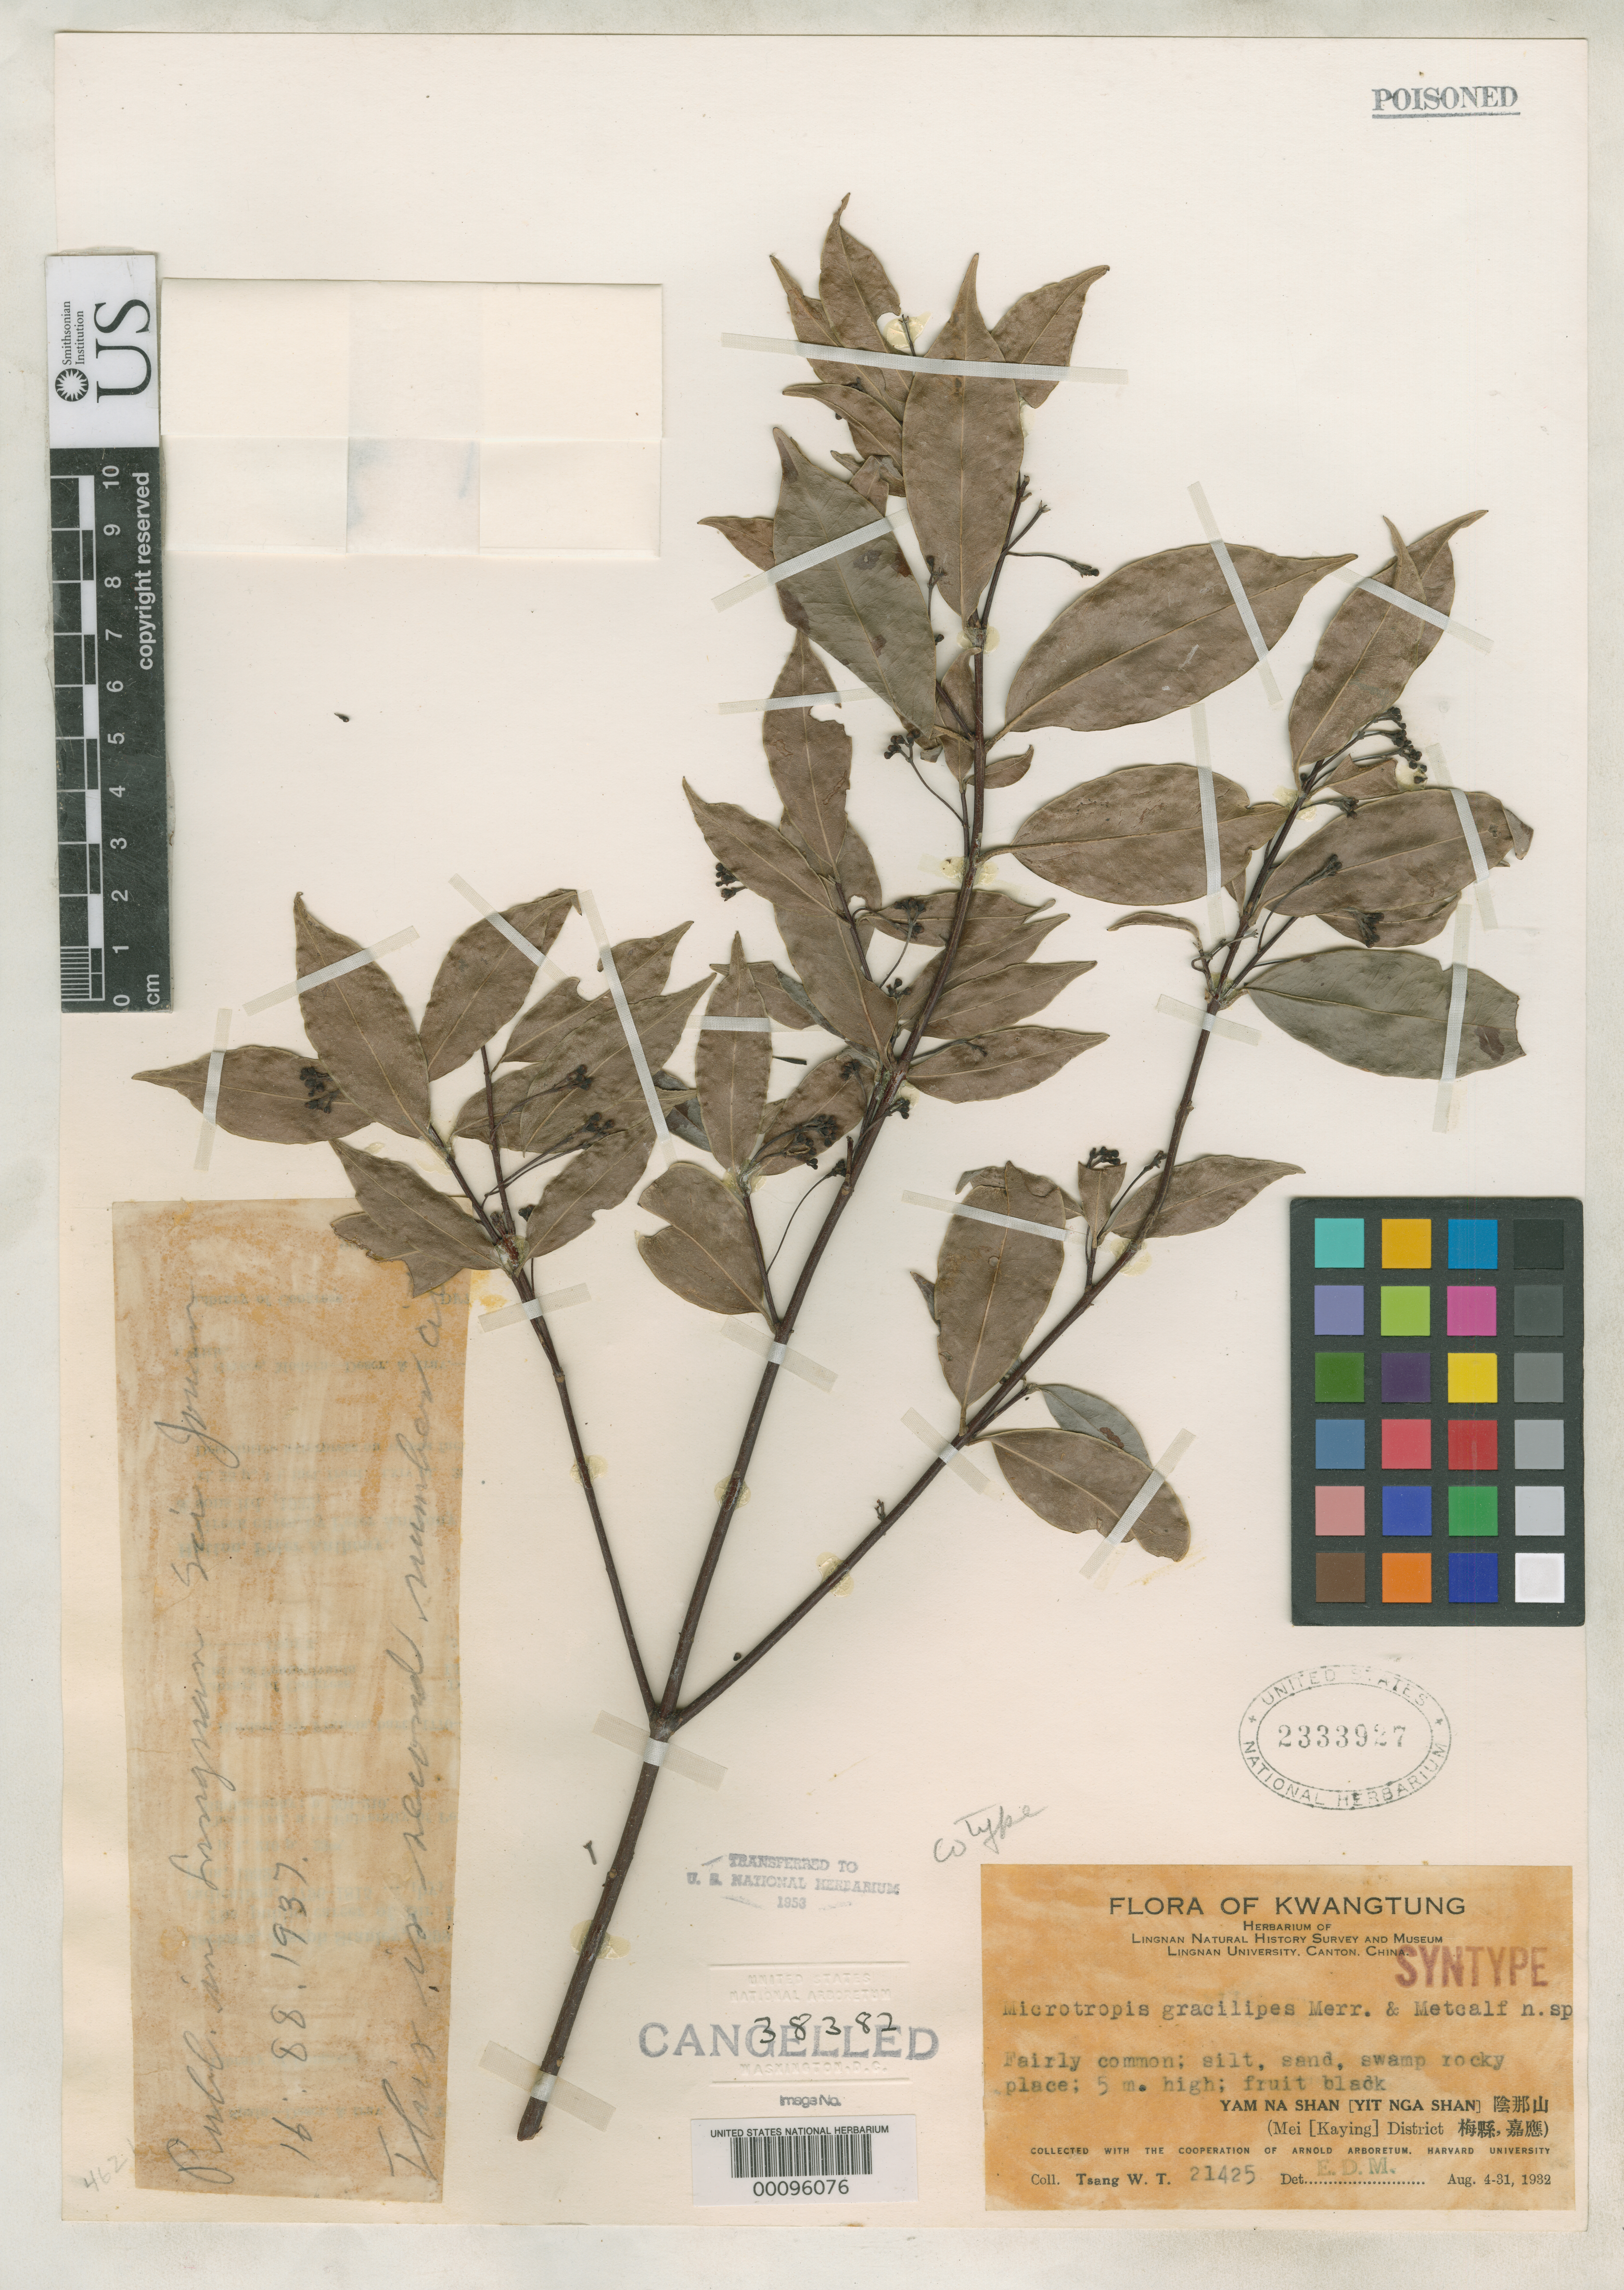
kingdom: Plantae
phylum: Tracheophyta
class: Magnoliopsida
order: Celastrales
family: Celastraceae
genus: Microtropis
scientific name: Microtropis gracilipes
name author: Merr. & F.P. Metcalf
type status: Isosyntype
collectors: W. T. Tsang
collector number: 21425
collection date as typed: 16 Jul 1932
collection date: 1932-07-16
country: China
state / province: Guangdong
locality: Yam Na Shan.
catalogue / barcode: US 2333927